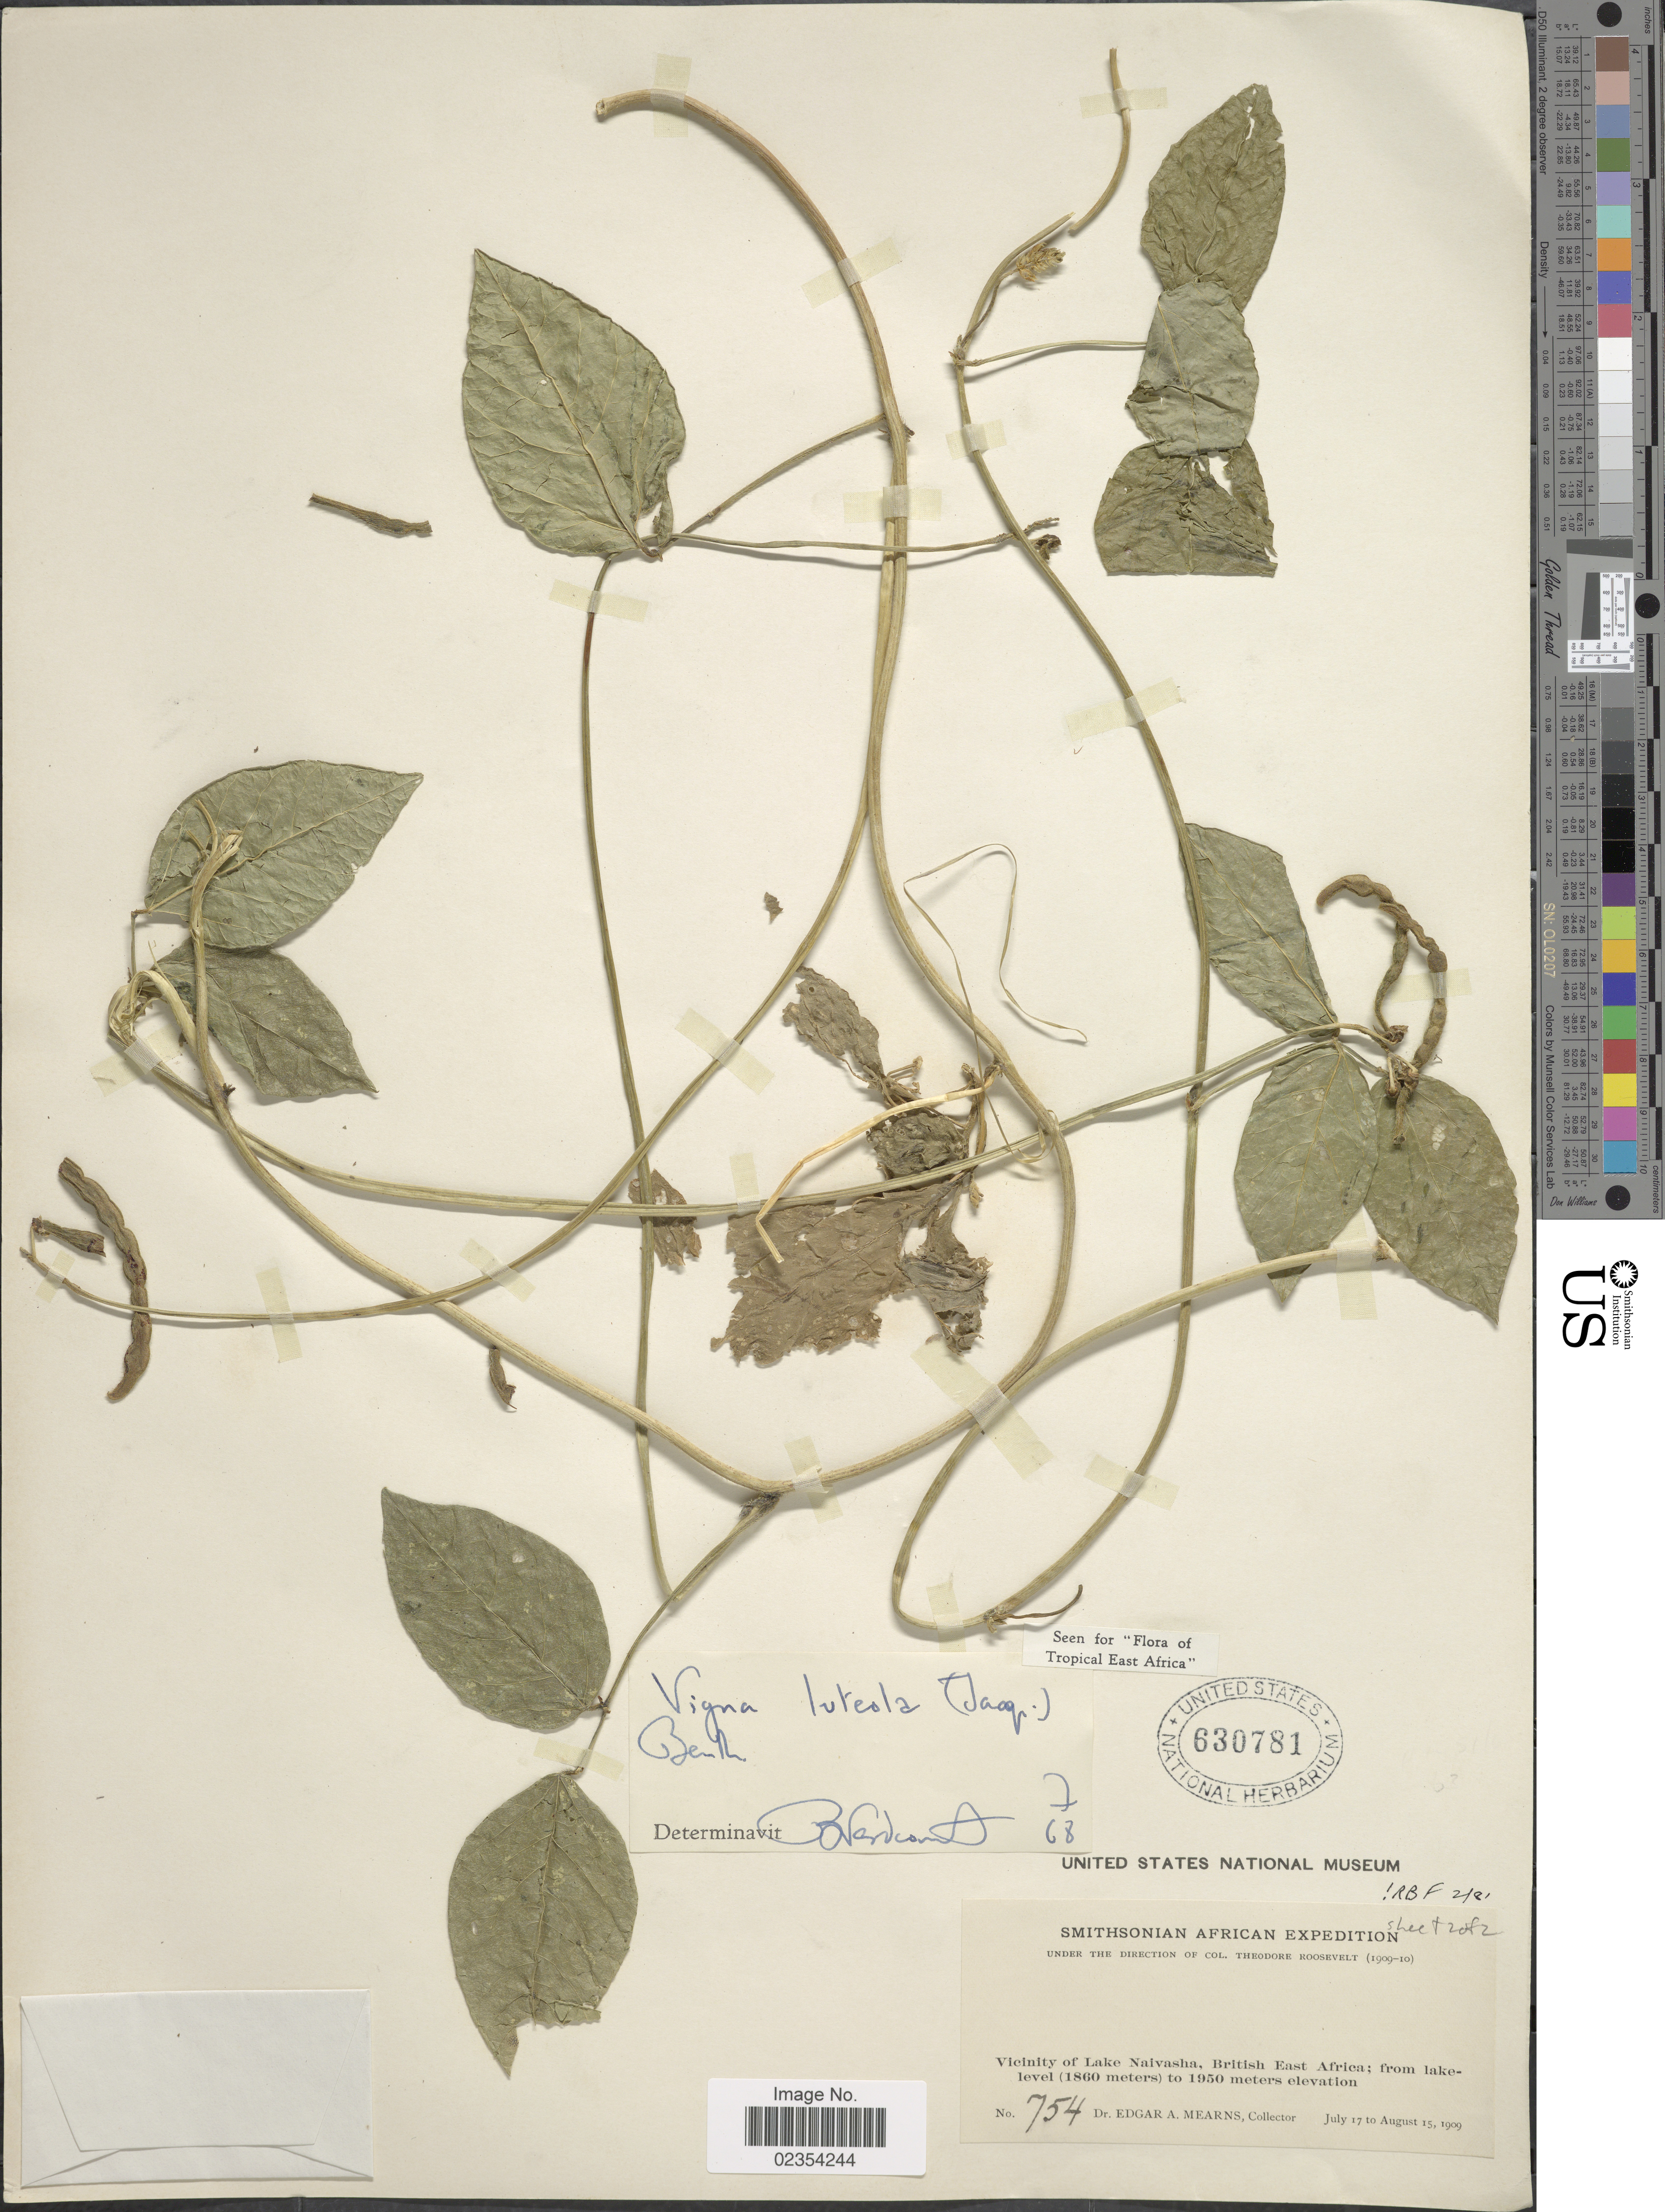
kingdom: Plantae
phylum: Tracheophyta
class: Magnoliopsida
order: Fabales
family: Fabaceae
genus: Vigna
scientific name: Vigna luteola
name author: (Jacq.) Benth.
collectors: E. A. Mearns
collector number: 754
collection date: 1909-07-17/1909-08-15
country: Kenya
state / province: Nakuru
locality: Vicinity of Lake Naivasha, British East Africa.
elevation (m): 1860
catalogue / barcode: US 630781